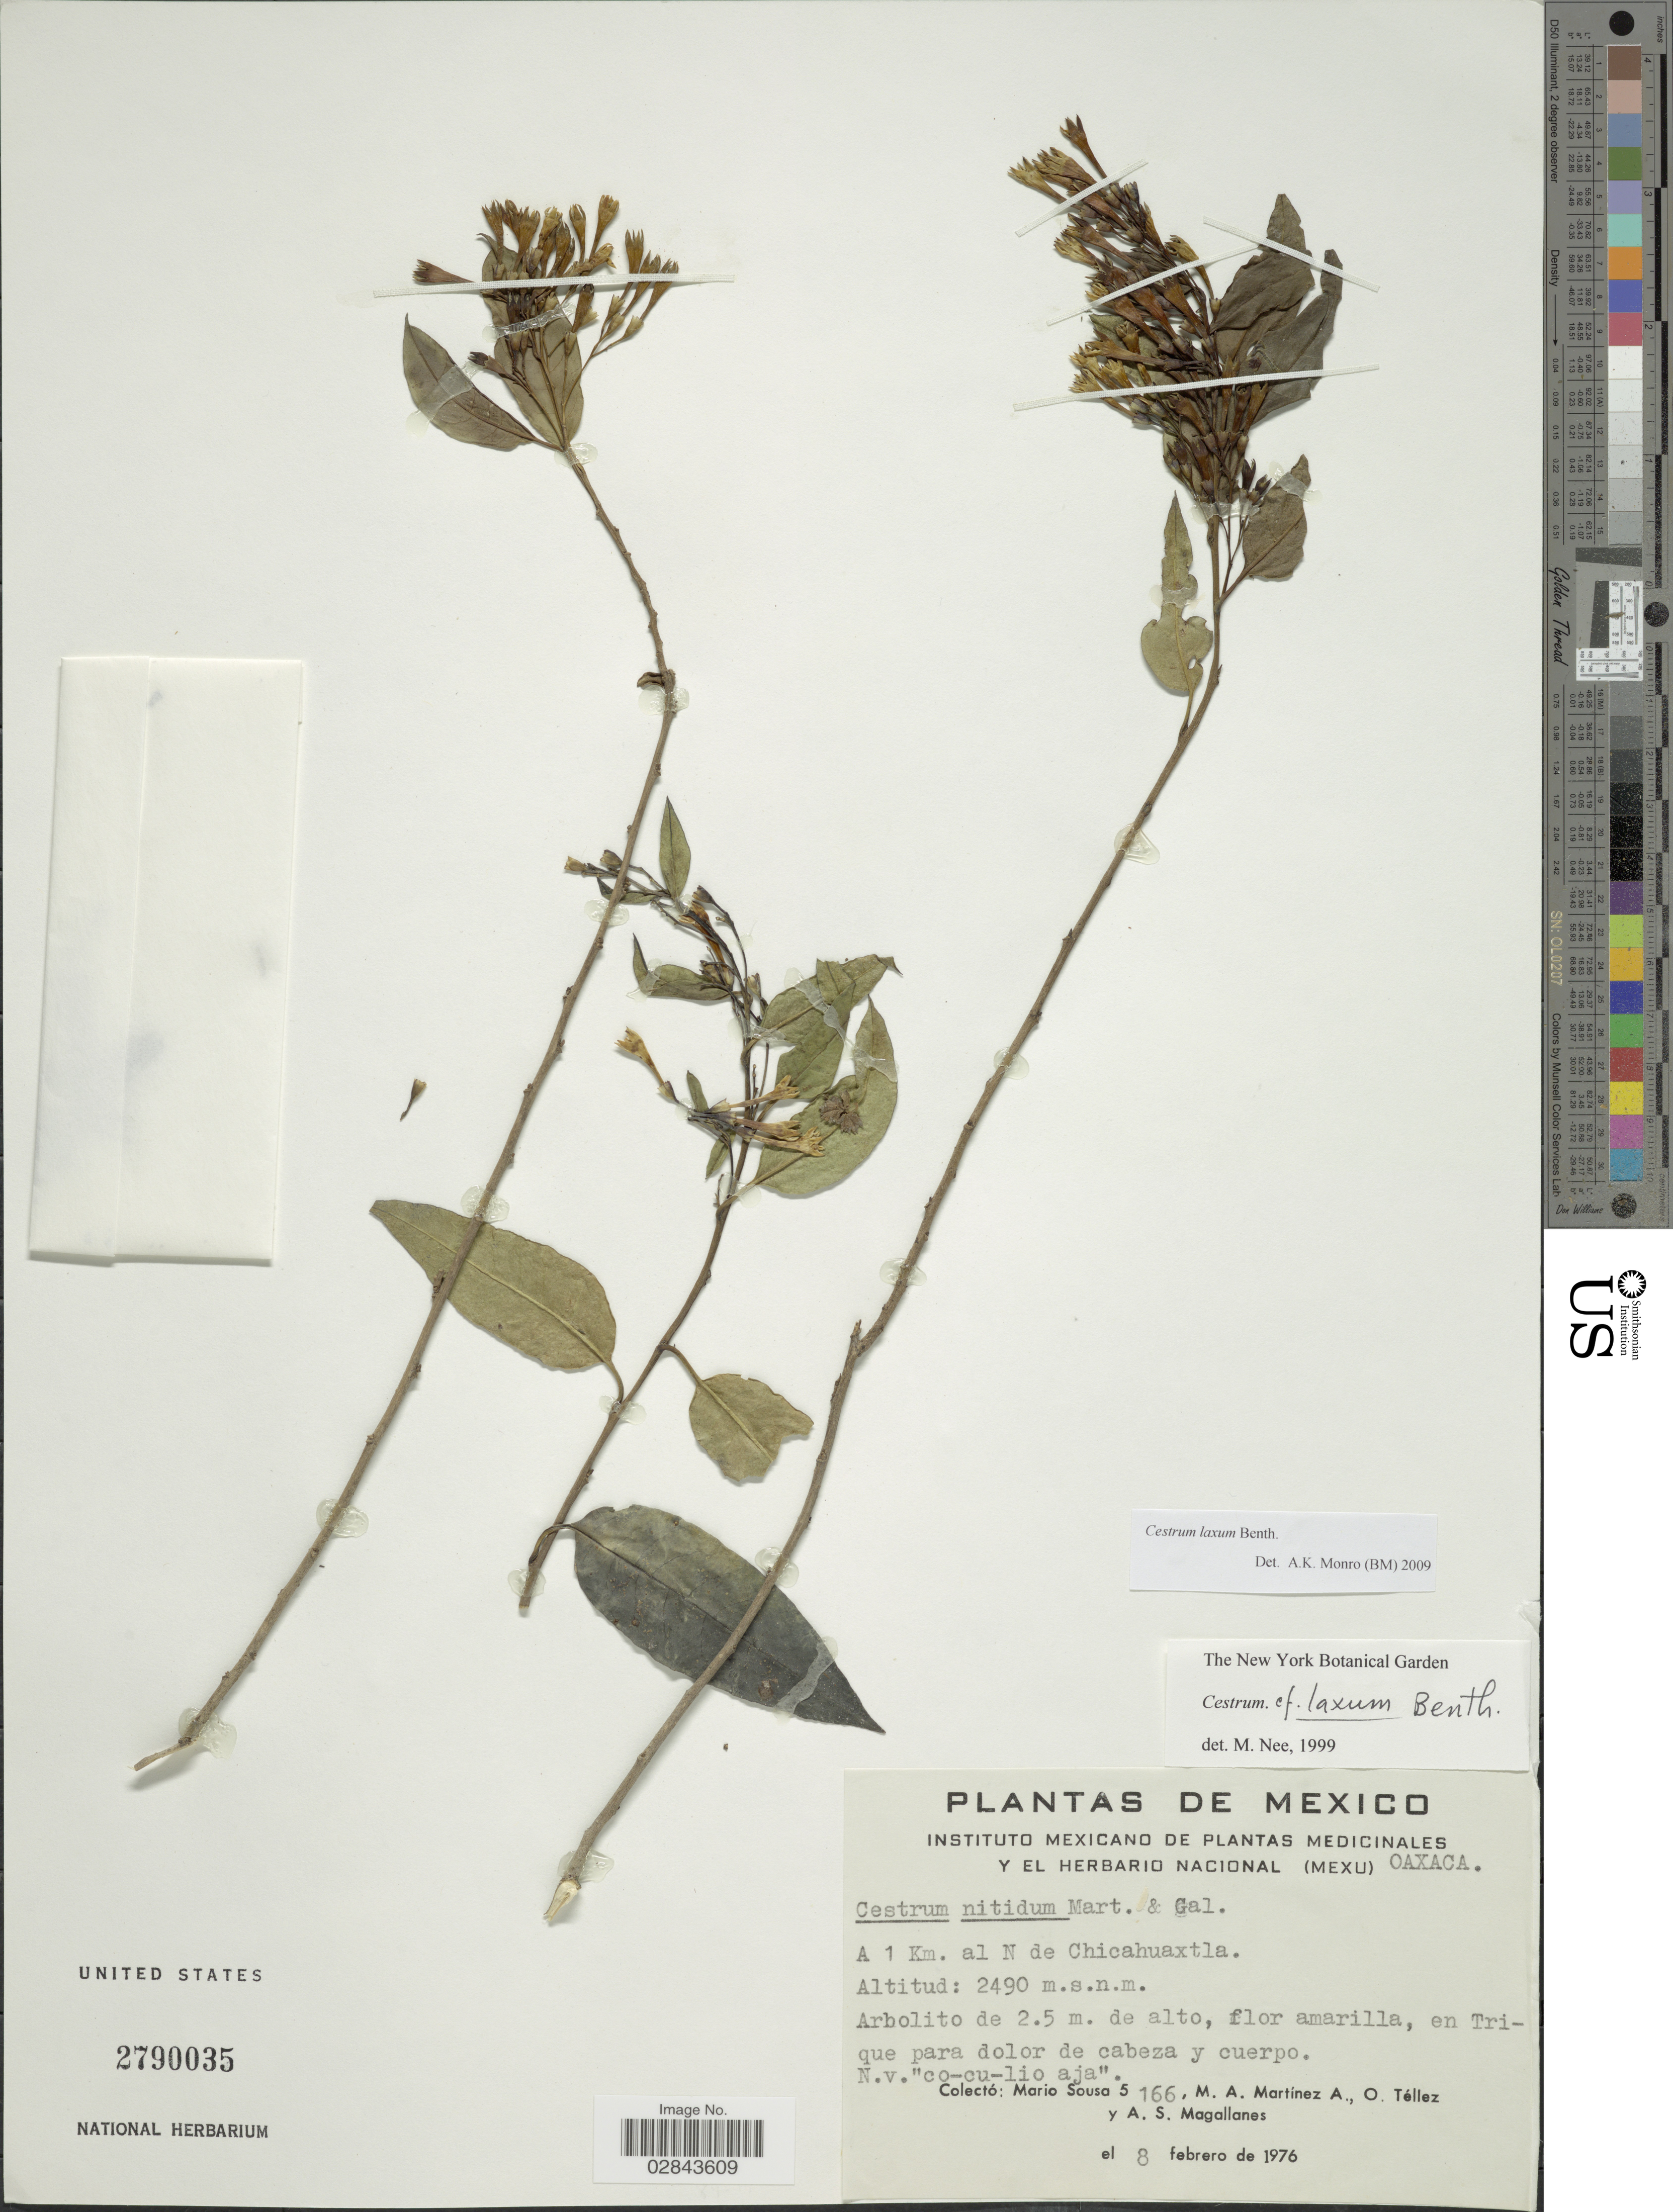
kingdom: Plantae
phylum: Tracheophyta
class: Magnoliopsida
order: Solanales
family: Solanaceae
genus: Cestrum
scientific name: Cestrum laxum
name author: Benth.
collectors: M. Sousa S., M. A. Martínez Alfaro, O. Tellez & A. Magallanes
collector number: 5166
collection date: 1976-02-08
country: Mexico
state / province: Oaxaca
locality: A 1 Km. al N de Chicahuaxtla.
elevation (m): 2490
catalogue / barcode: US 2790035